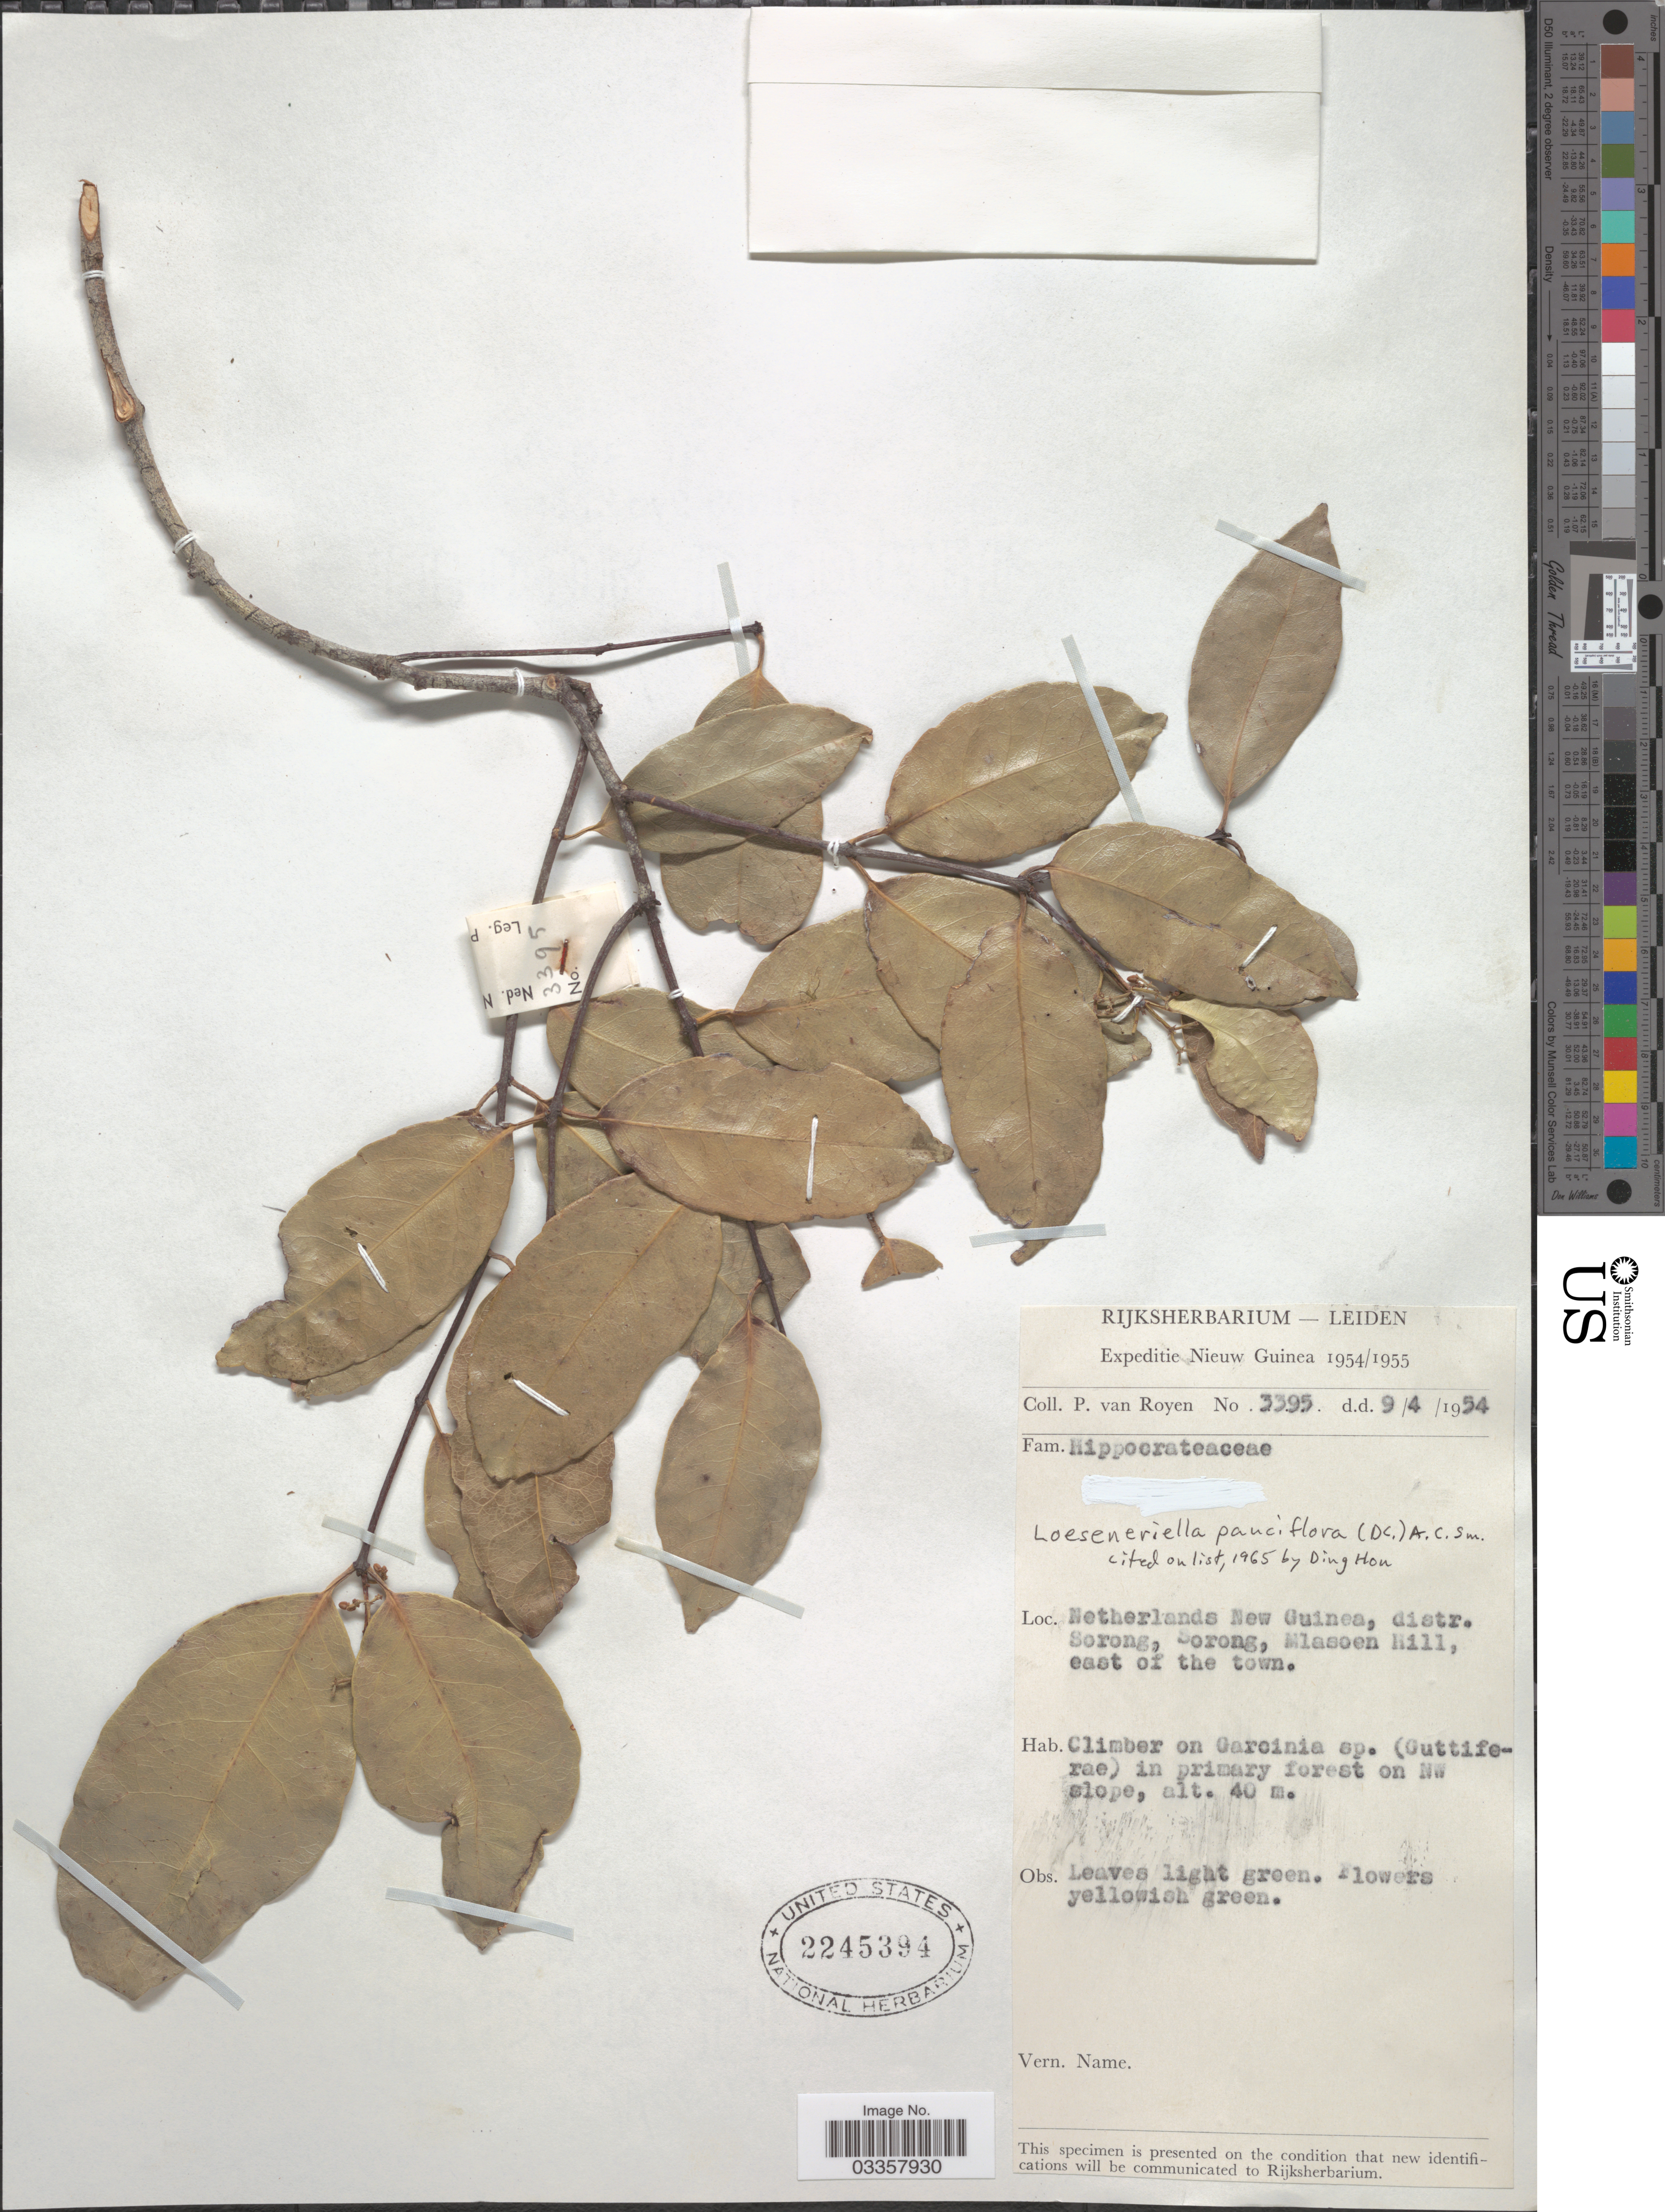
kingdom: Plantae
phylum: Tracheophyta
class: Magnoliopsida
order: Celastrales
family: Celastraceae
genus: Loeseneriella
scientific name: Loeseneriella pauciflora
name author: (DC.) A.C. Sm.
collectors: P. van Royen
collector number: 3395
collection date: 1954-04-09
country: Indonesia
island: New Guinea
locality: New Guinea. Netherlands New Guinea, distr. Sorong, Sorong, Mlasoen Hill, east of the town.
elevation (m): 40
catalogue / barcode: US 2245394